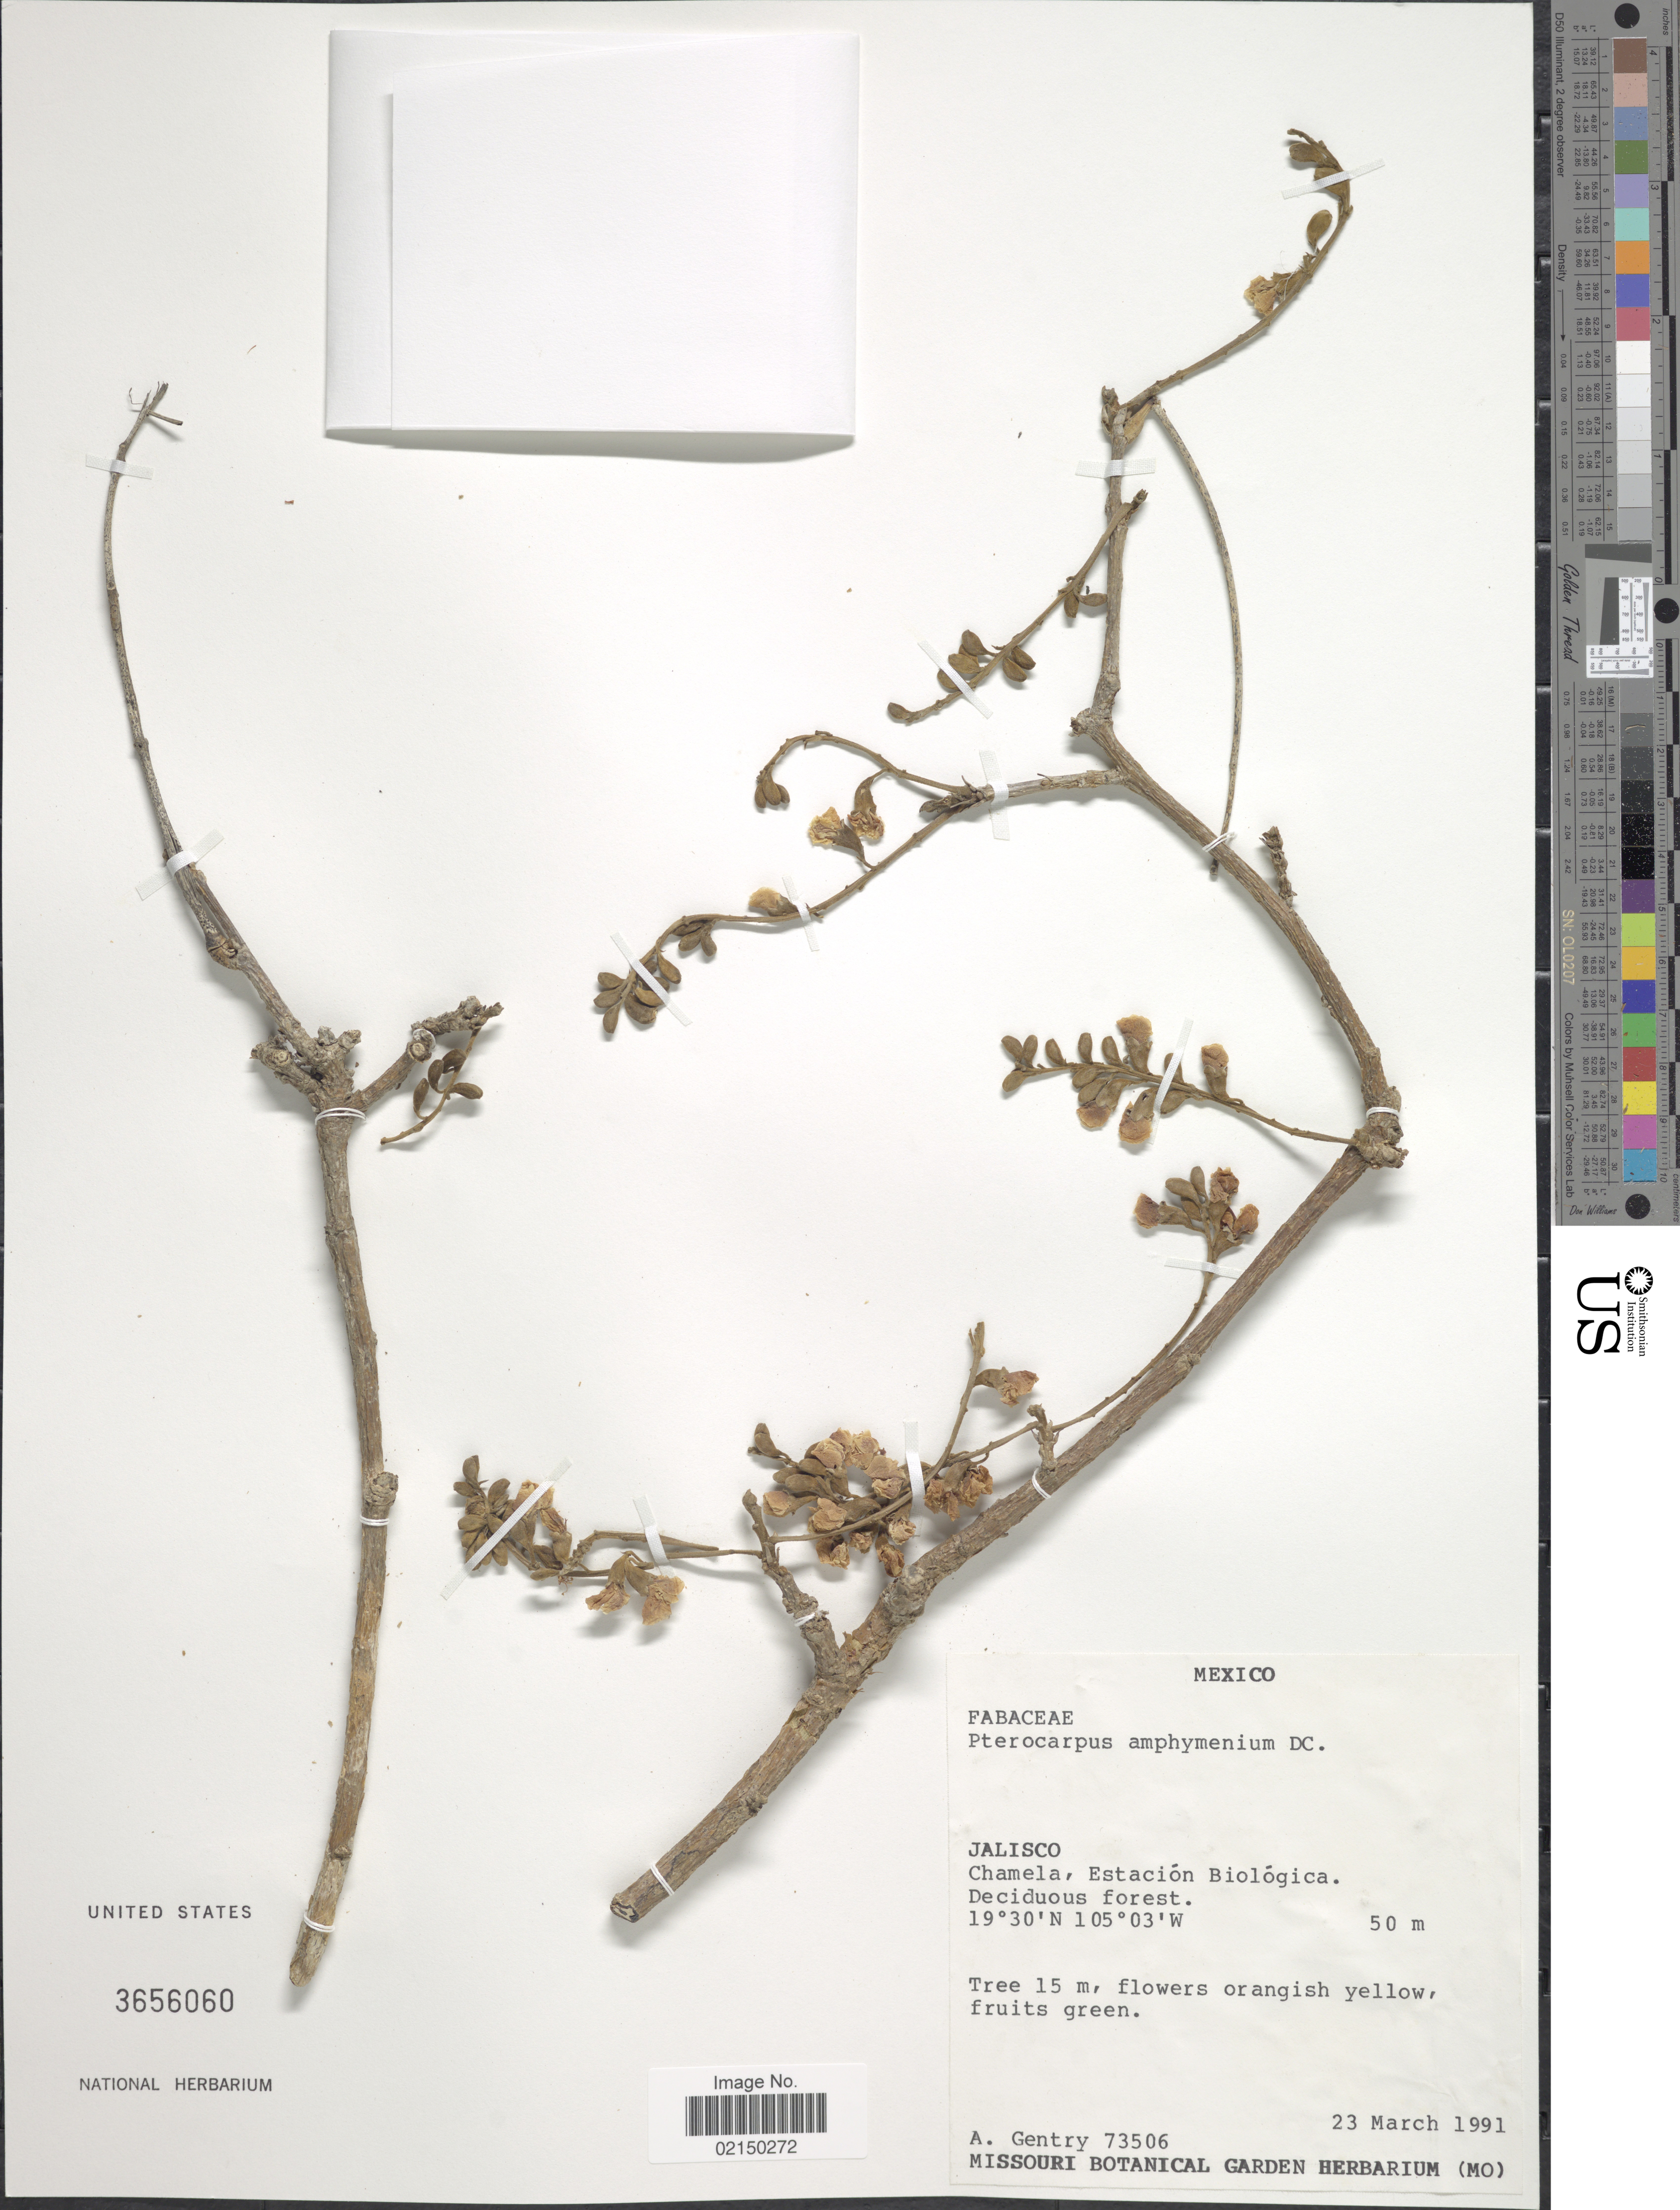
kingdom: Plantae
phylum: Tracheophyta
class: Magnoliopsida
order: Fabales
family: Fabaceae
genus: Pterocarpus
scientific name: Pterocarpus orbiculatus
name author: DC.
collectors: A. H. Gentry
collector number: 73506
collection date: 1991-03-23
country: Mexico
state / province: Jalisco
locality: Chamela, Estacion Biologica, deciduous forest.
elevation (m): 50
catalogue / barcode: US 3656060